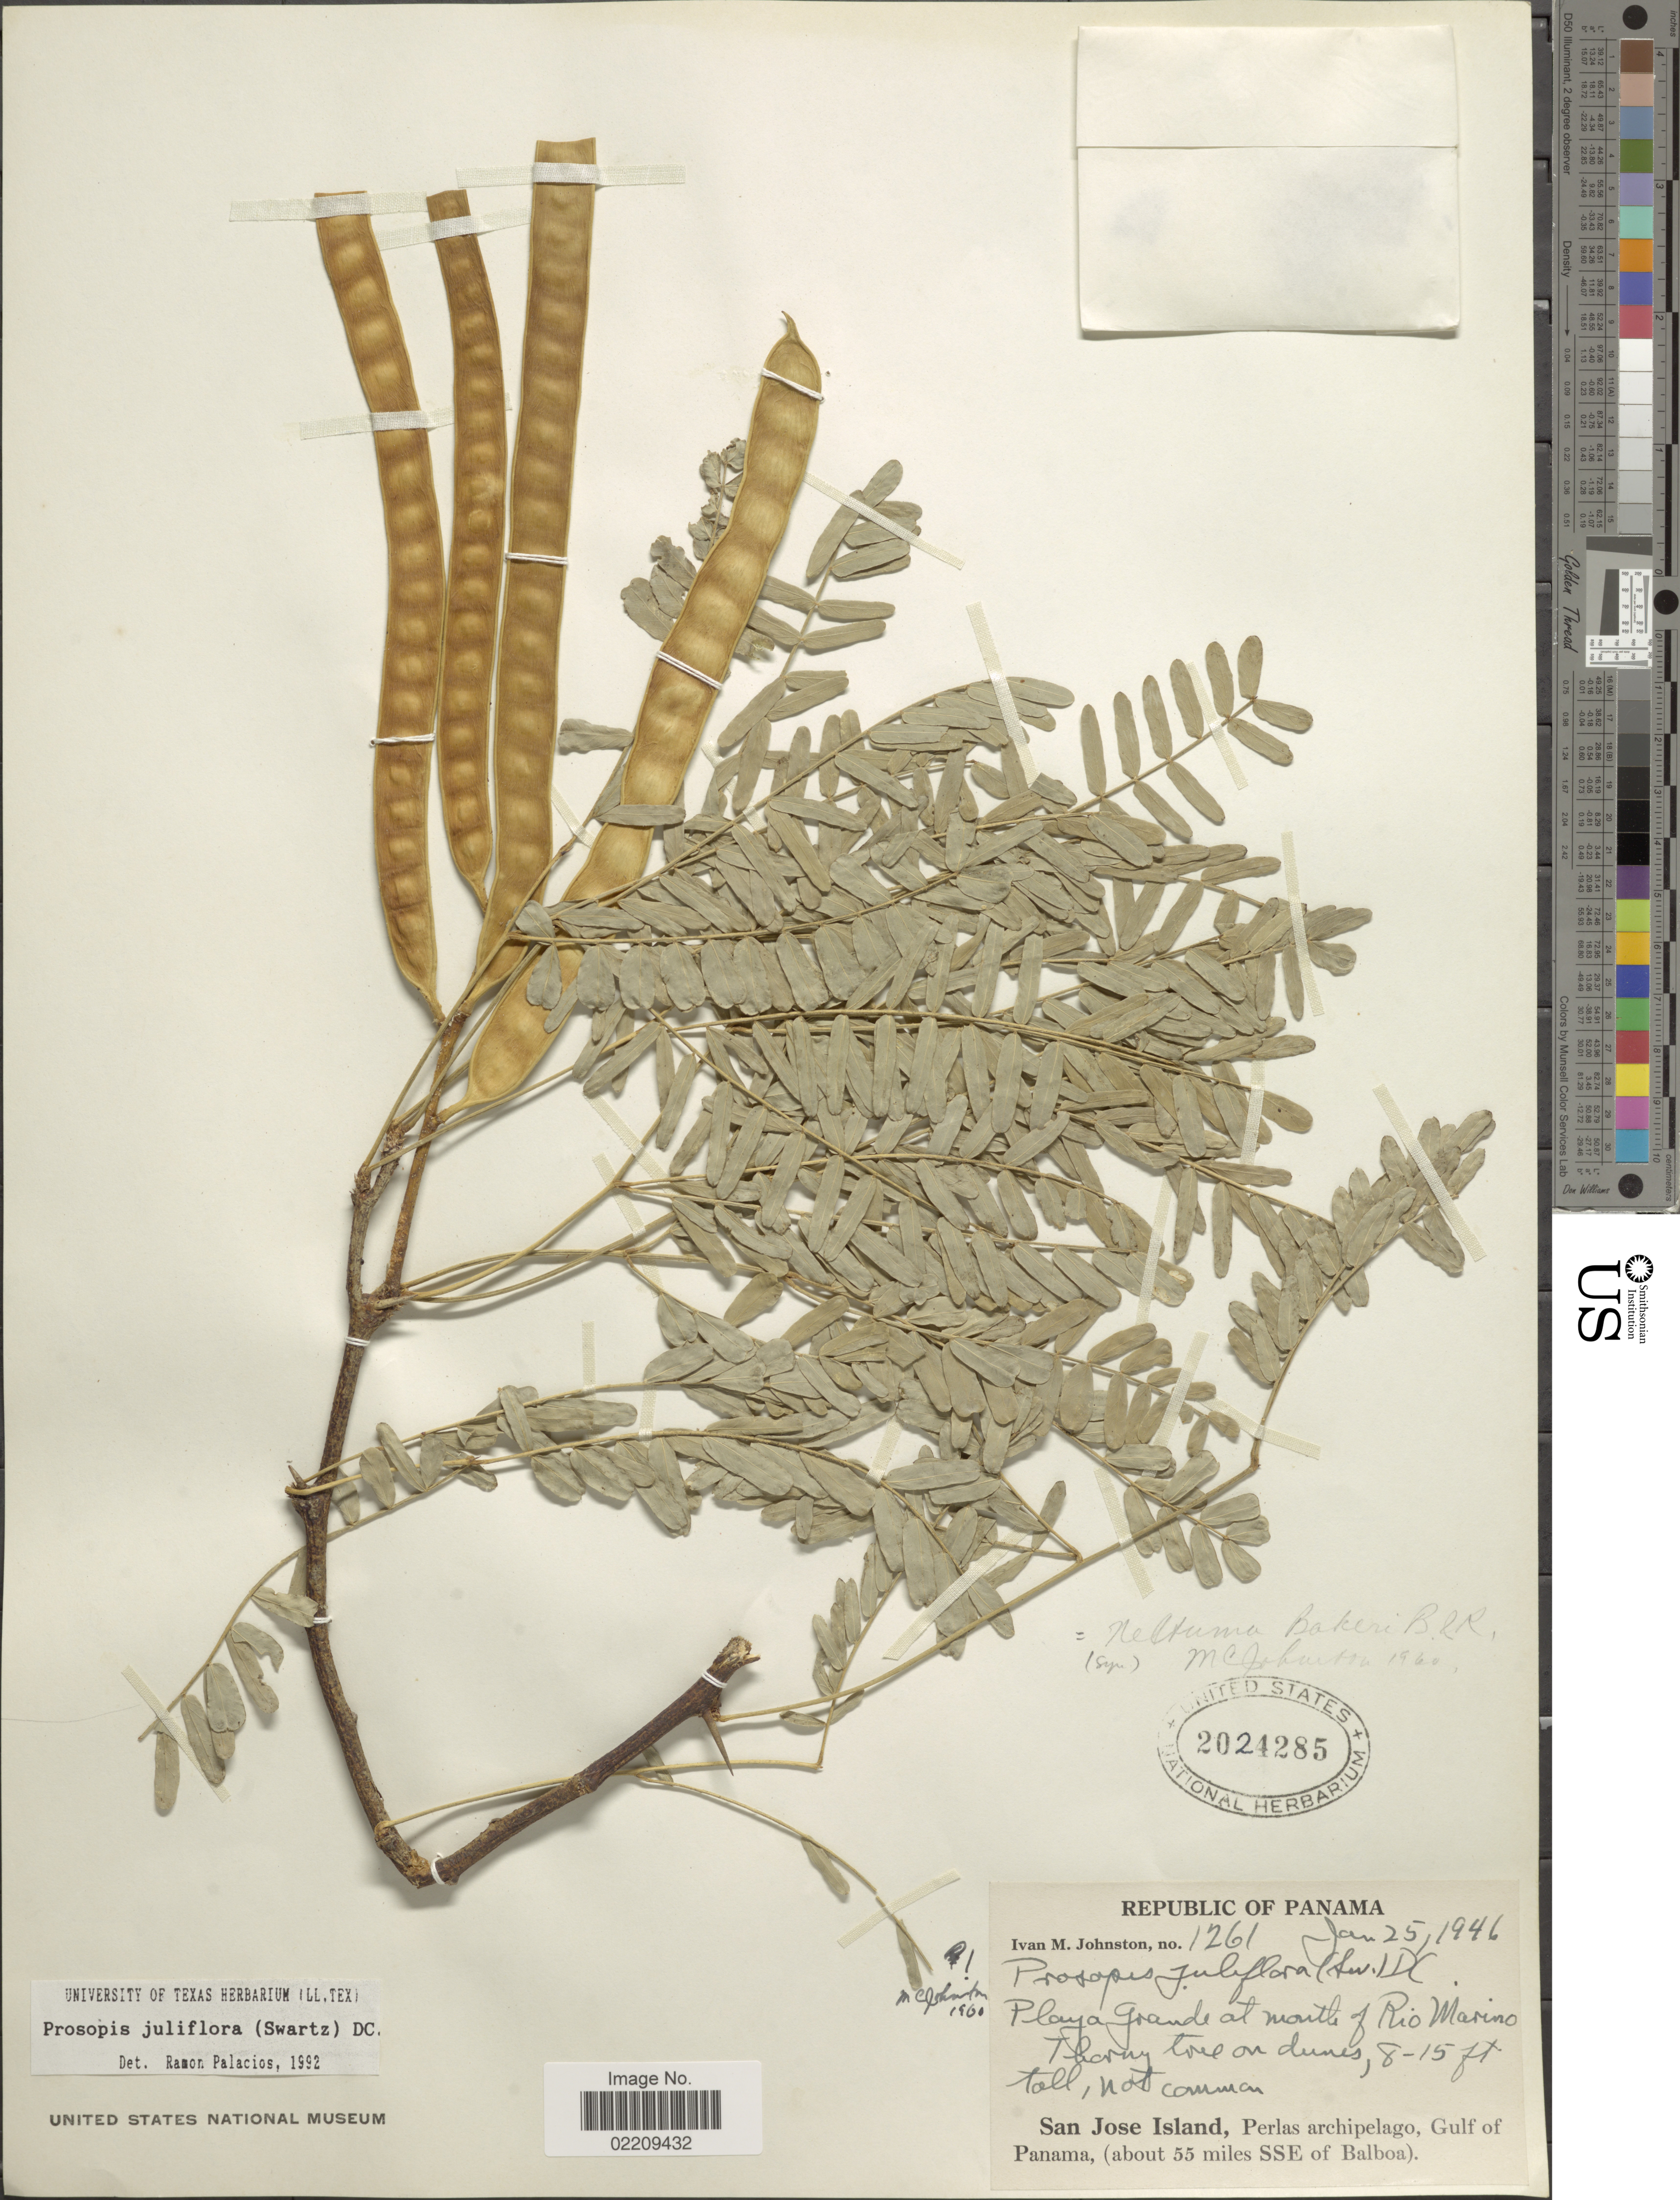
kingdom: Plantae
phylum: Tracheophyta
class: Magnoliopsida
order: Fabales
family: Fabaceae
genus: Neltuma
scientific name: Neltuma juliflora var. juliflora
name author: (Sw.) Raf.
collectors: I.M. Johnston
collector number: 1261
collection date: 1946-01-25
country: Panama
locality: Playa Grande at mouth of Rio Marino, San Jose Island, Perlas archipelago, Gulf of Panama, (about 55 miles SSE of Balboa).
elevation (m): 2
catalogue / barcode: US 2024285